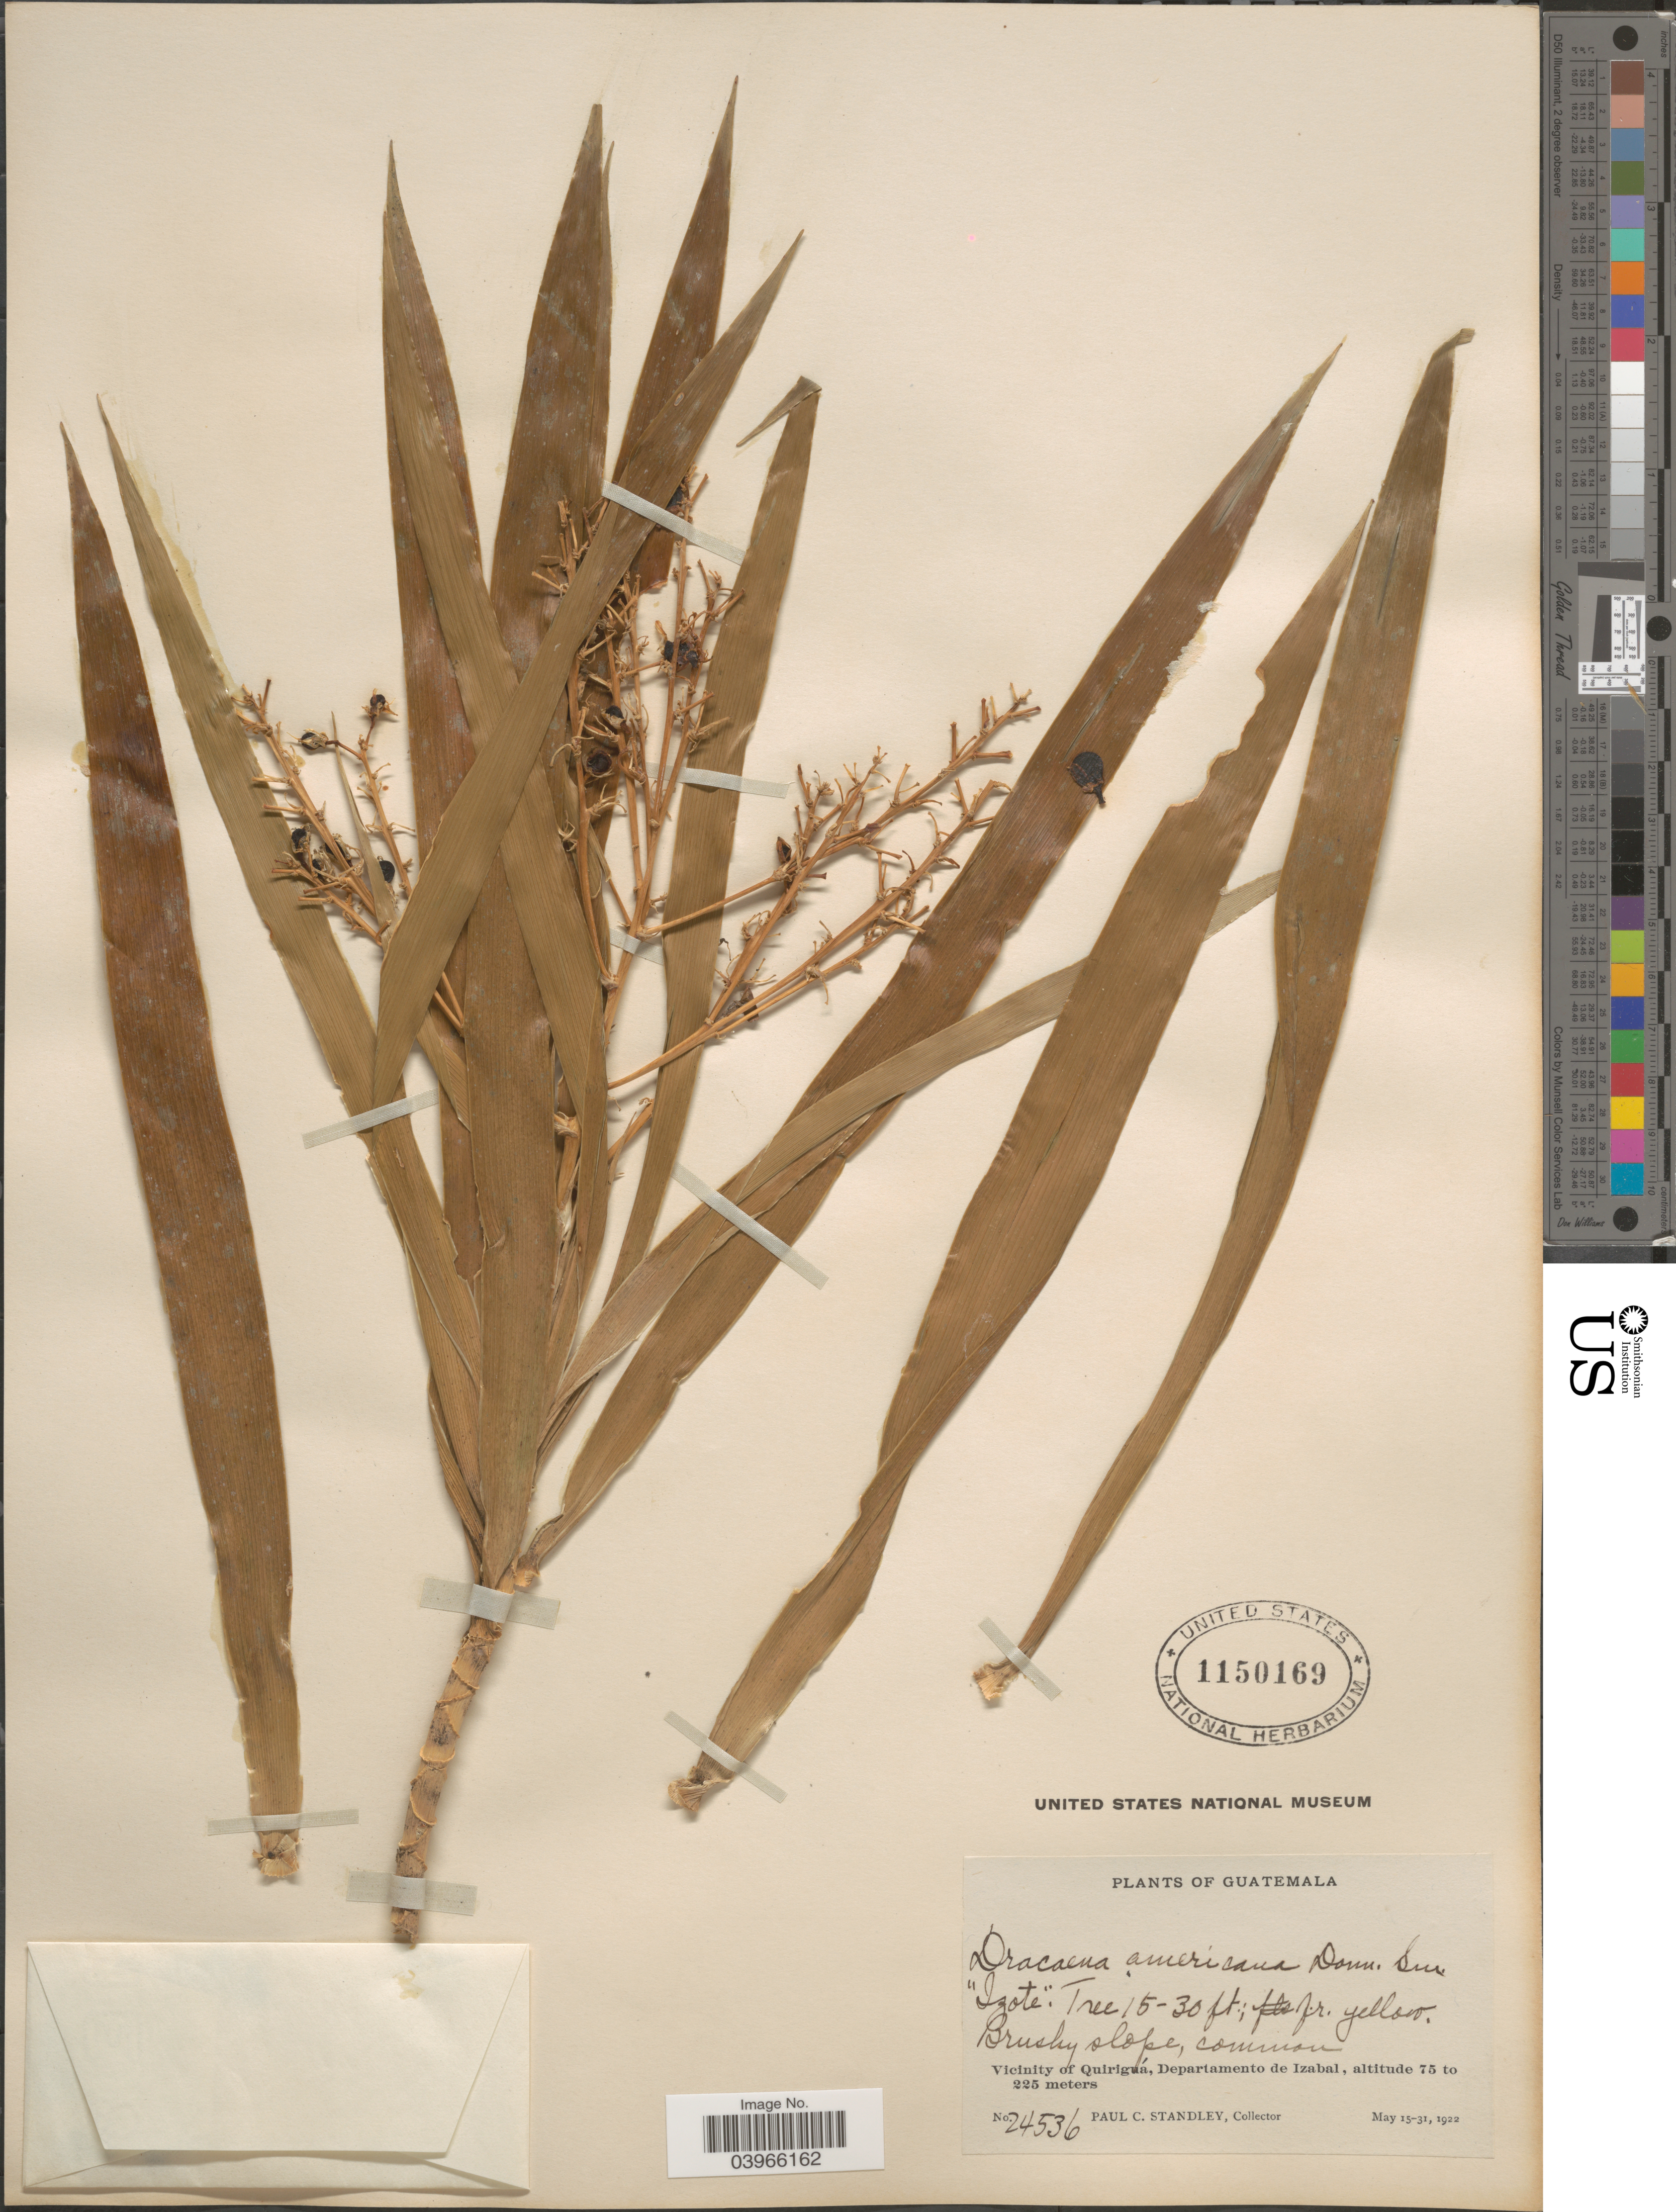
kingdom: Plantae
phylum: Tracheophyta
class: Liliopsida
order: Asparagales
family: Asparagaceae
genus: Dracaena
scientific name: Dracaena americana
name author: Donn. Sm. in Sarg.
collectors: P. C. Standley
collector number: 24536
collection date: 1922-05-15/1922-05-31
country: Guatemala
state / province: Izabal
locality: Vicinity of Quiriguá, Departamento de Izabal.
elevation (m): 75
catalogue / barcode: US 1150169